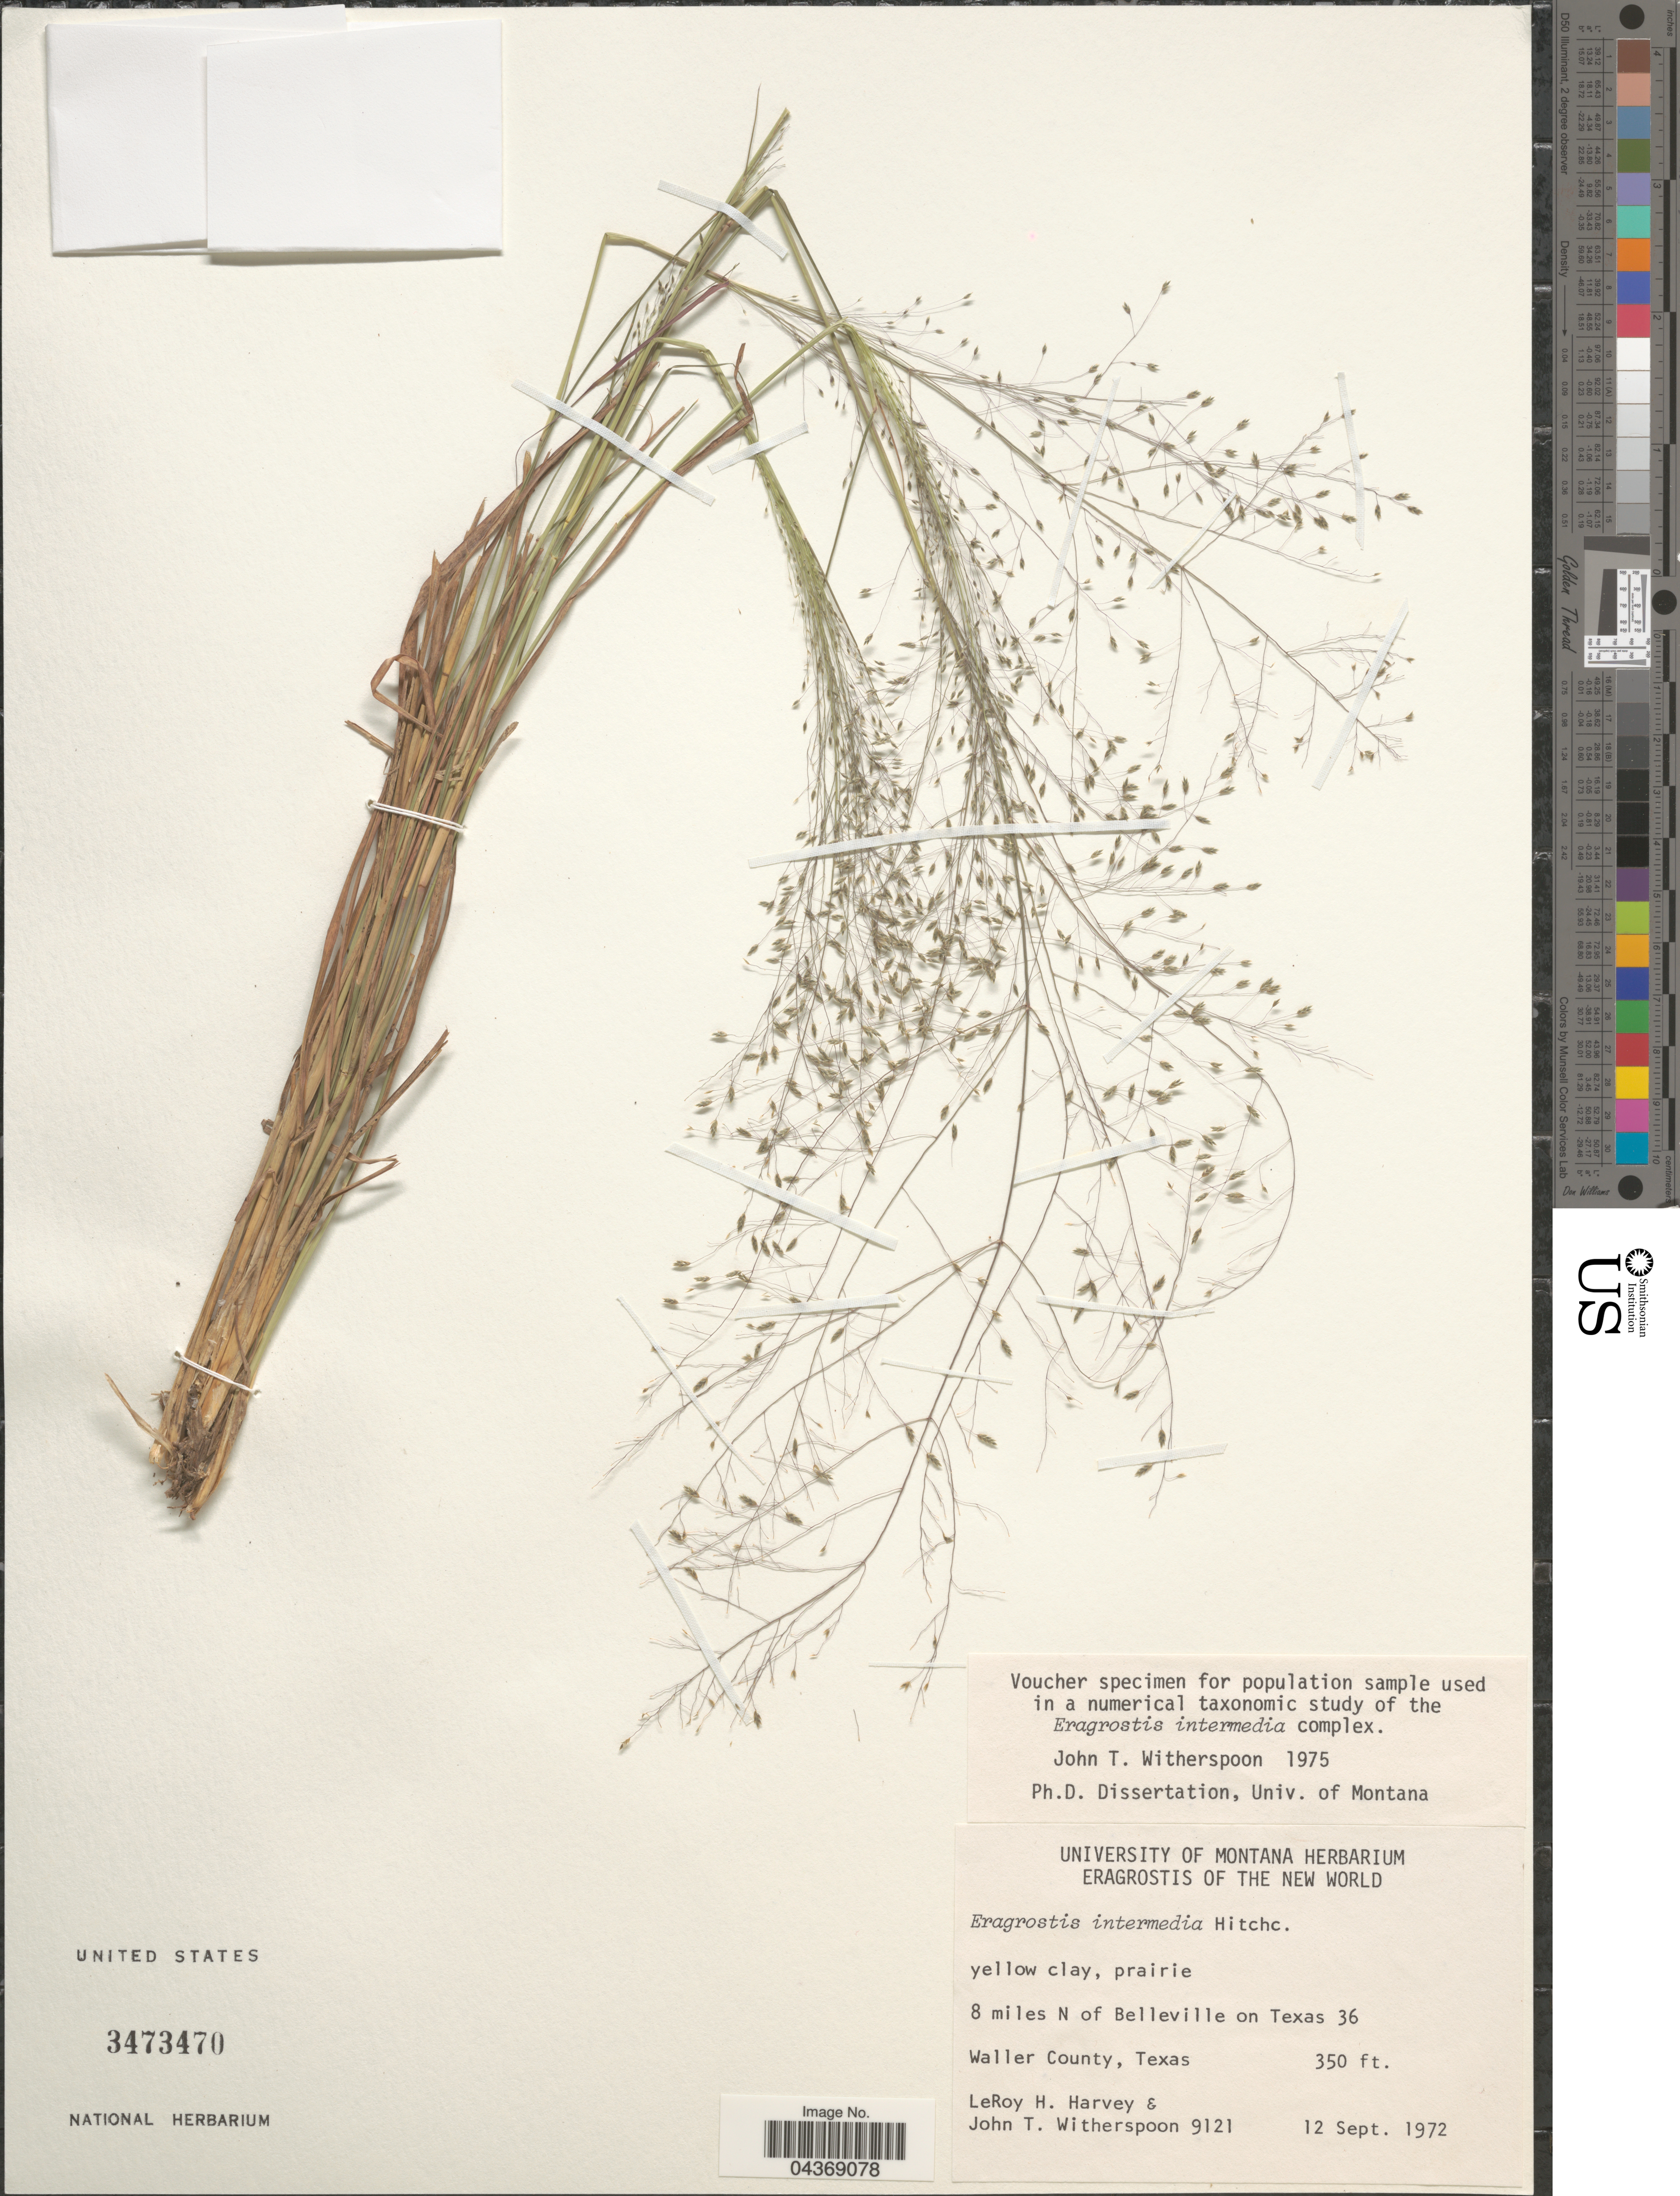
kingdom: Plantae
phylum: Tracheophyta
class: Liliopsida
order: Poales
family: Poaceae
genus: Eragrostis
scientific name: Eragrostis intermedia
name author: Hitchc.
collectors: L. H. Harvey & J. Witherspoon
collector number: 9121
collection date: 1972-09-12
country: United States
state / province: Texas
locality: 8 miles N of Belleville on Texas 36. Waller County.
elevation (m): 107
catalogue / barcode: US 3473470